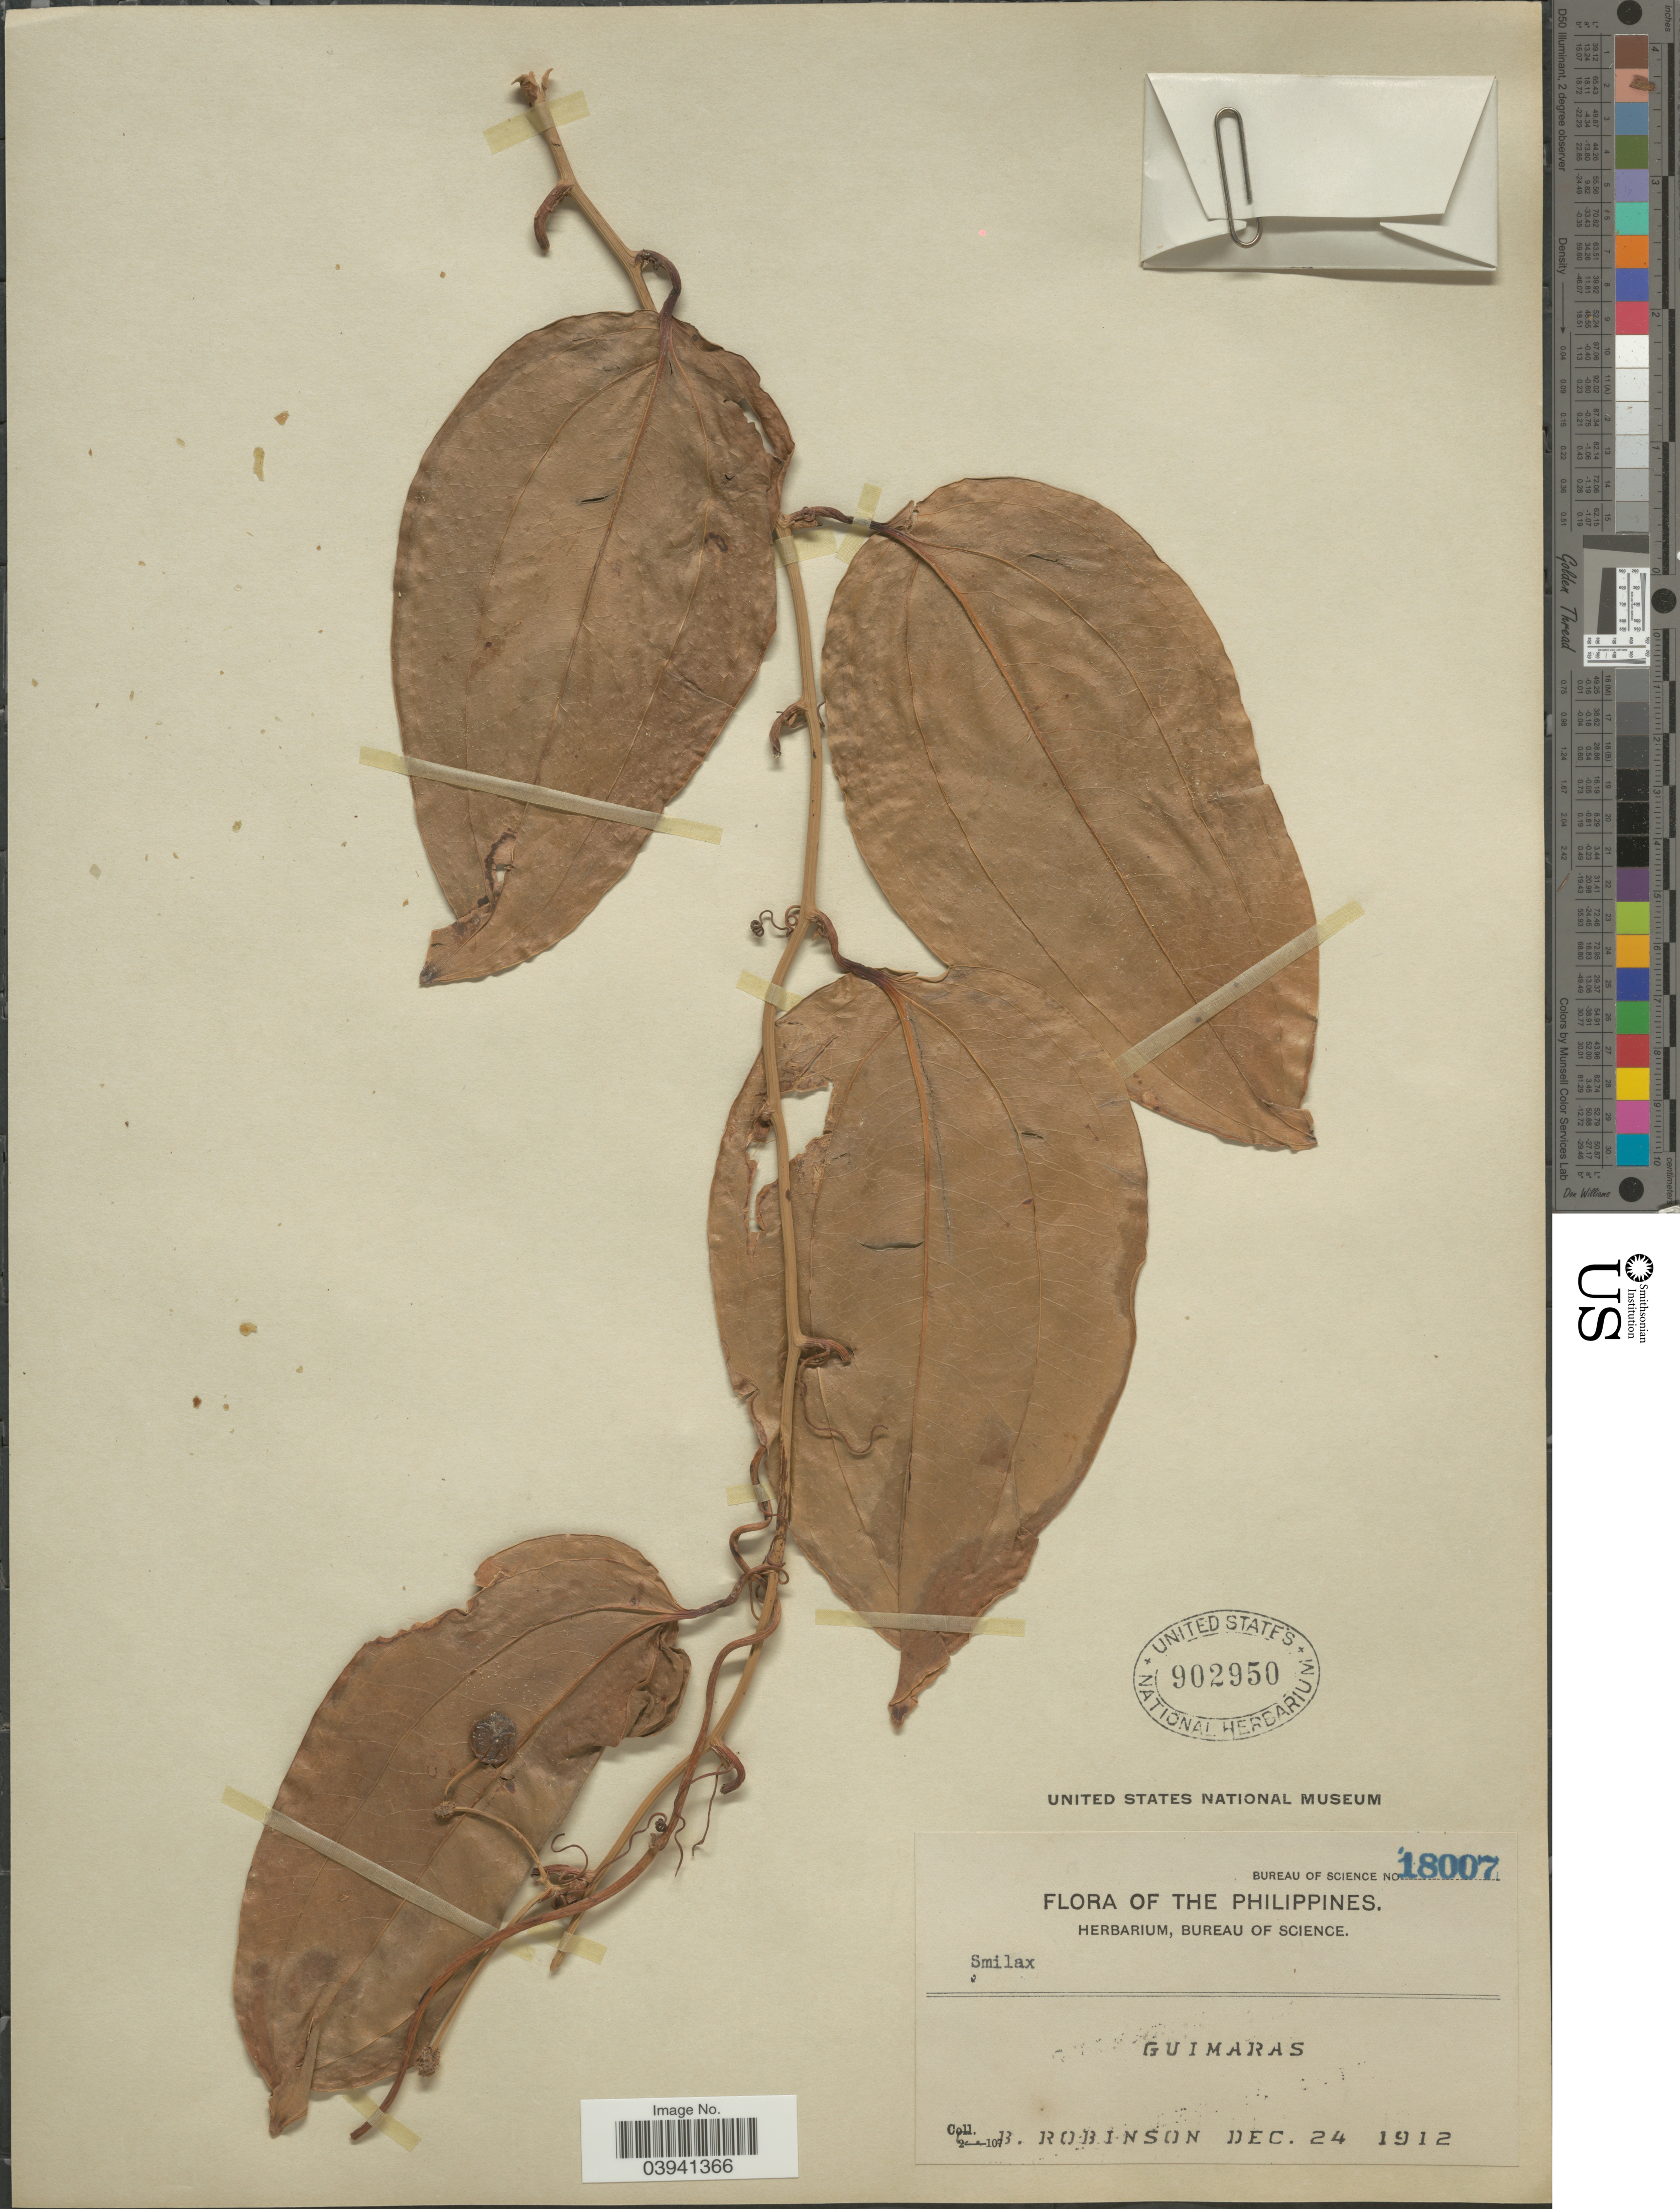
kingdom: Plantae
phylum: Tracheophyta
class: Liliopsida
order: Liliales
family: Smilacaceae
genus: Smilax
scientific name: Smilax sp.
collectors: B. Robinson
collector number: Bureau of Science 18007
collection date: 1912-12-24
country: Philippines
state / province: Western Visayas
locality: Guimaras.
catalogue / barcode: US 902950